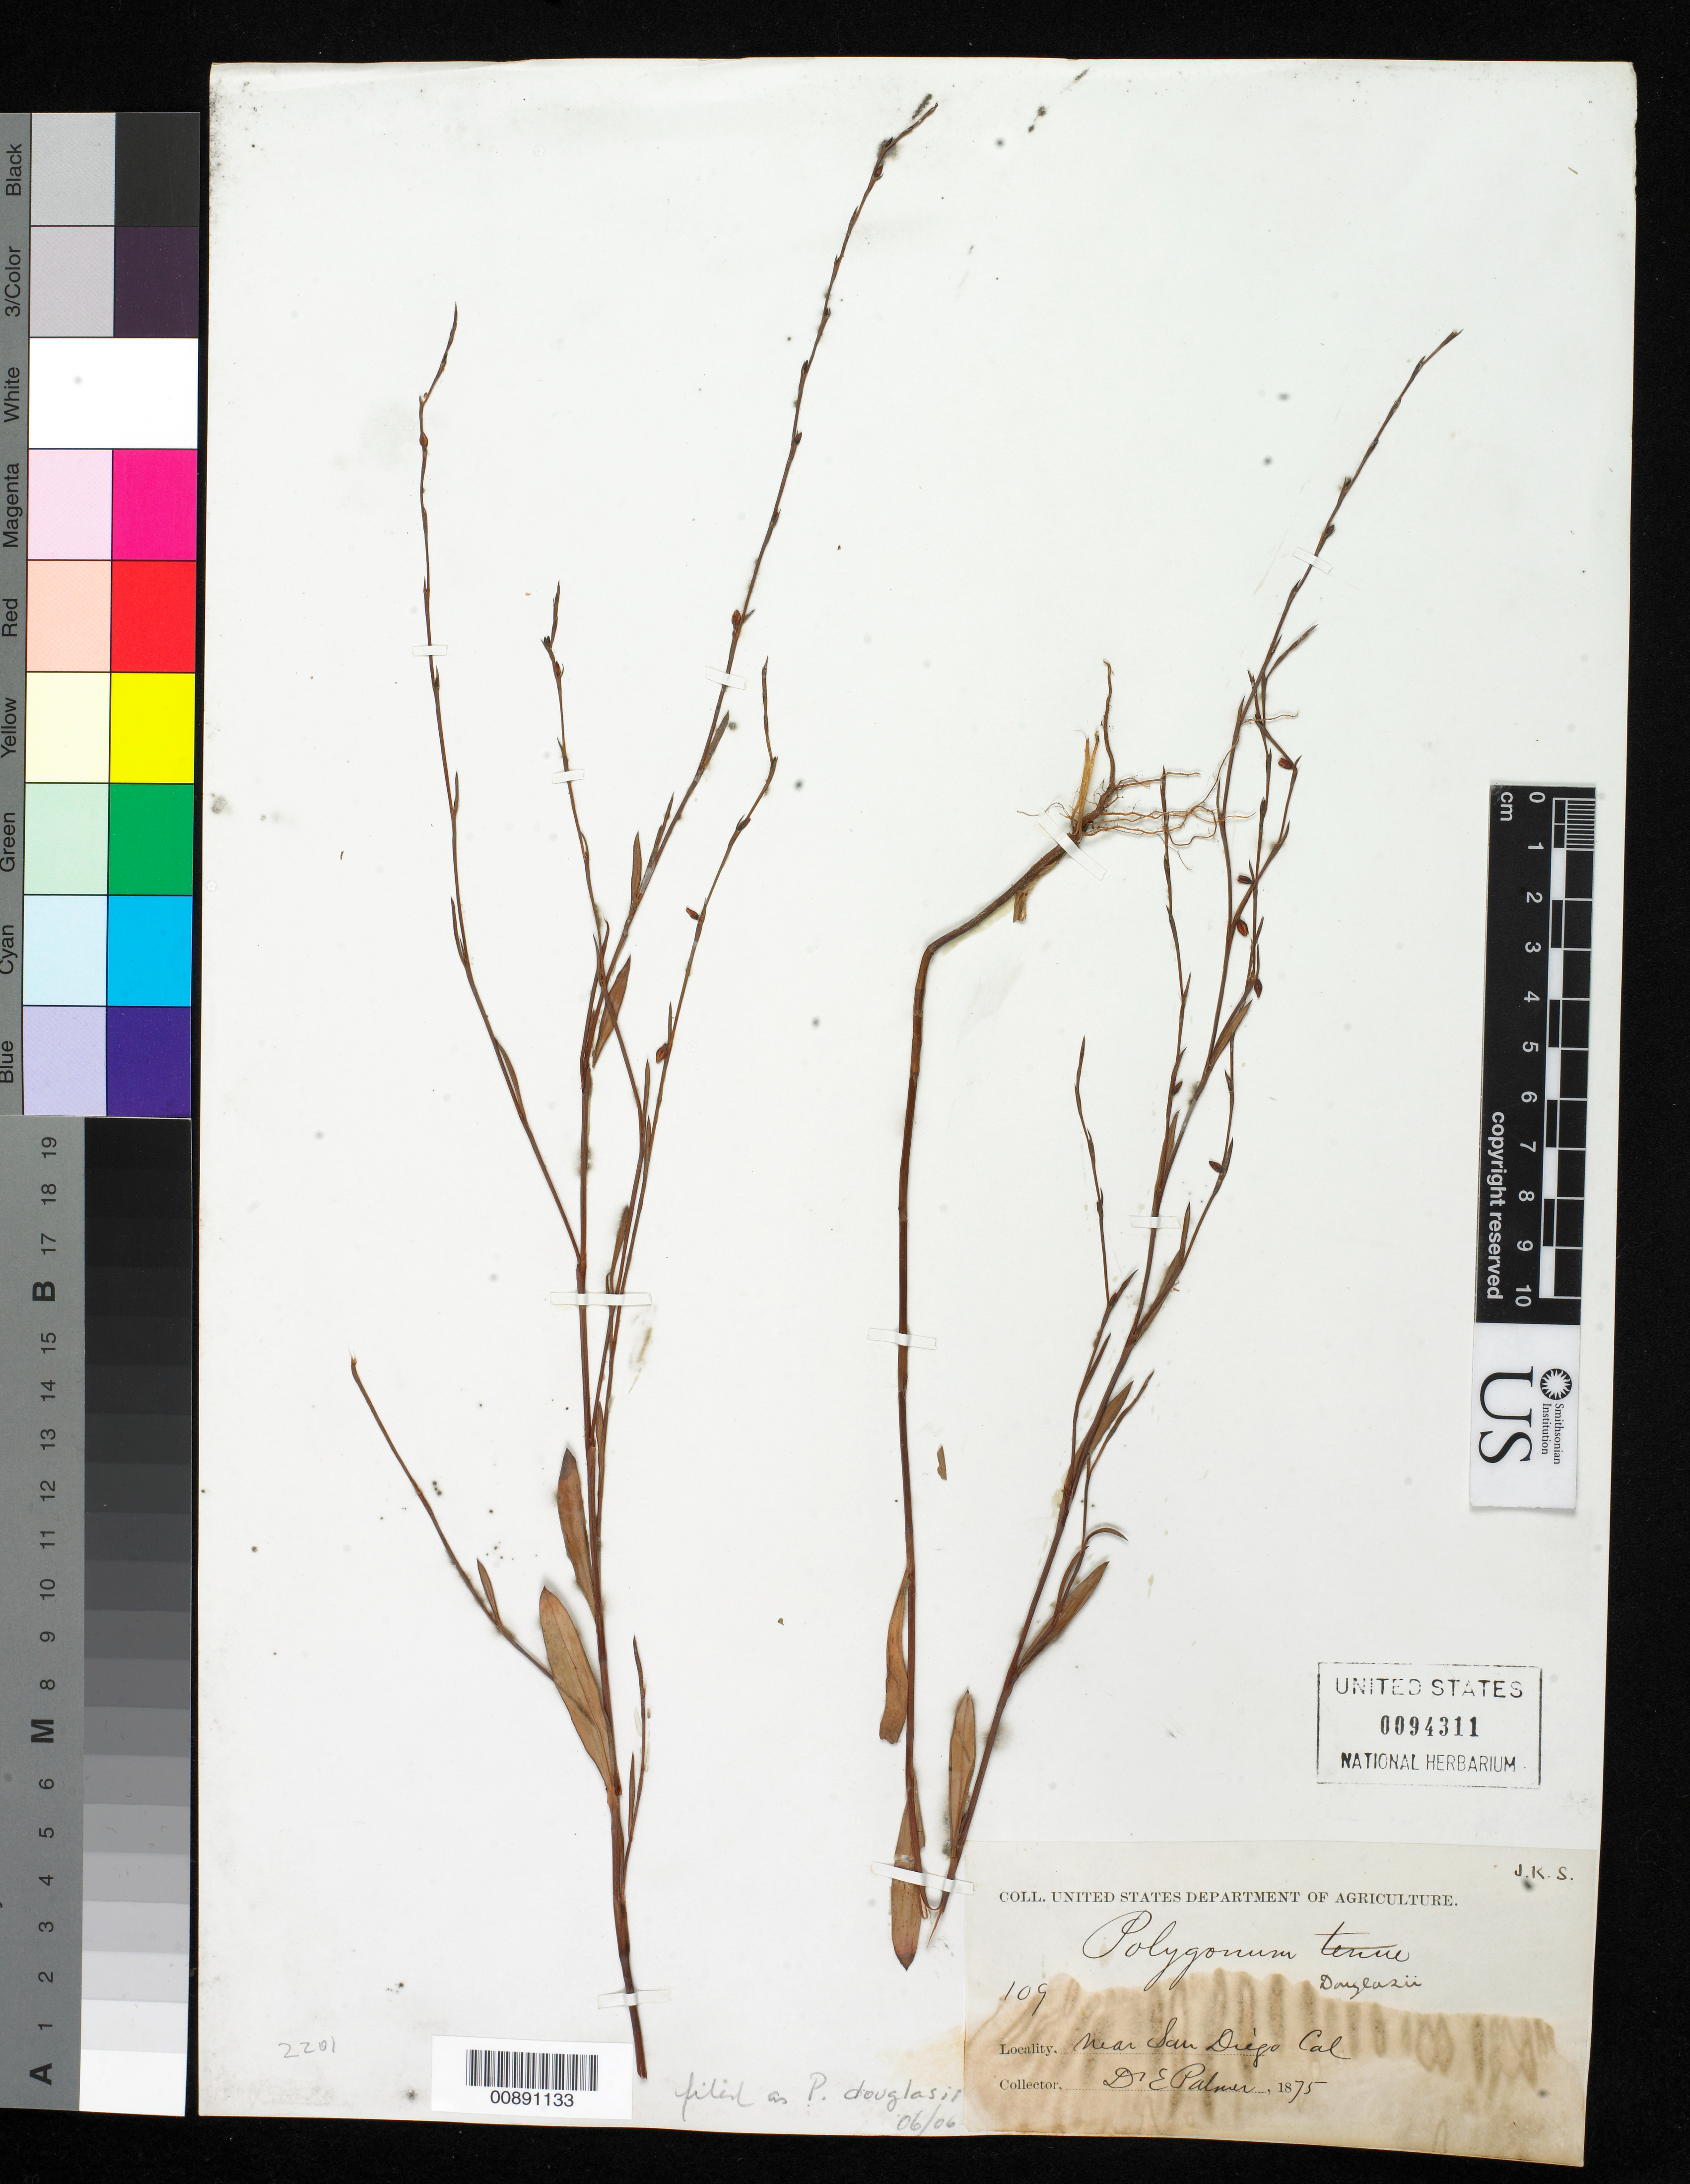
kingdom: Plantae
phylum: Tracheophyta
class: Magnoliopsida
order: Caryophyllales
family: Polygonaceae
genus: Polygonum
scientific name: Polygonum douglasii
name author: Greene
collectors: E. Palmer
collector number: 109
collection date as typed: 1875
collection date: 1875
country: United States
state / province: California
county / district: San Diego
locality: Near San Diego, California.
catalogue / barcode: US 94311